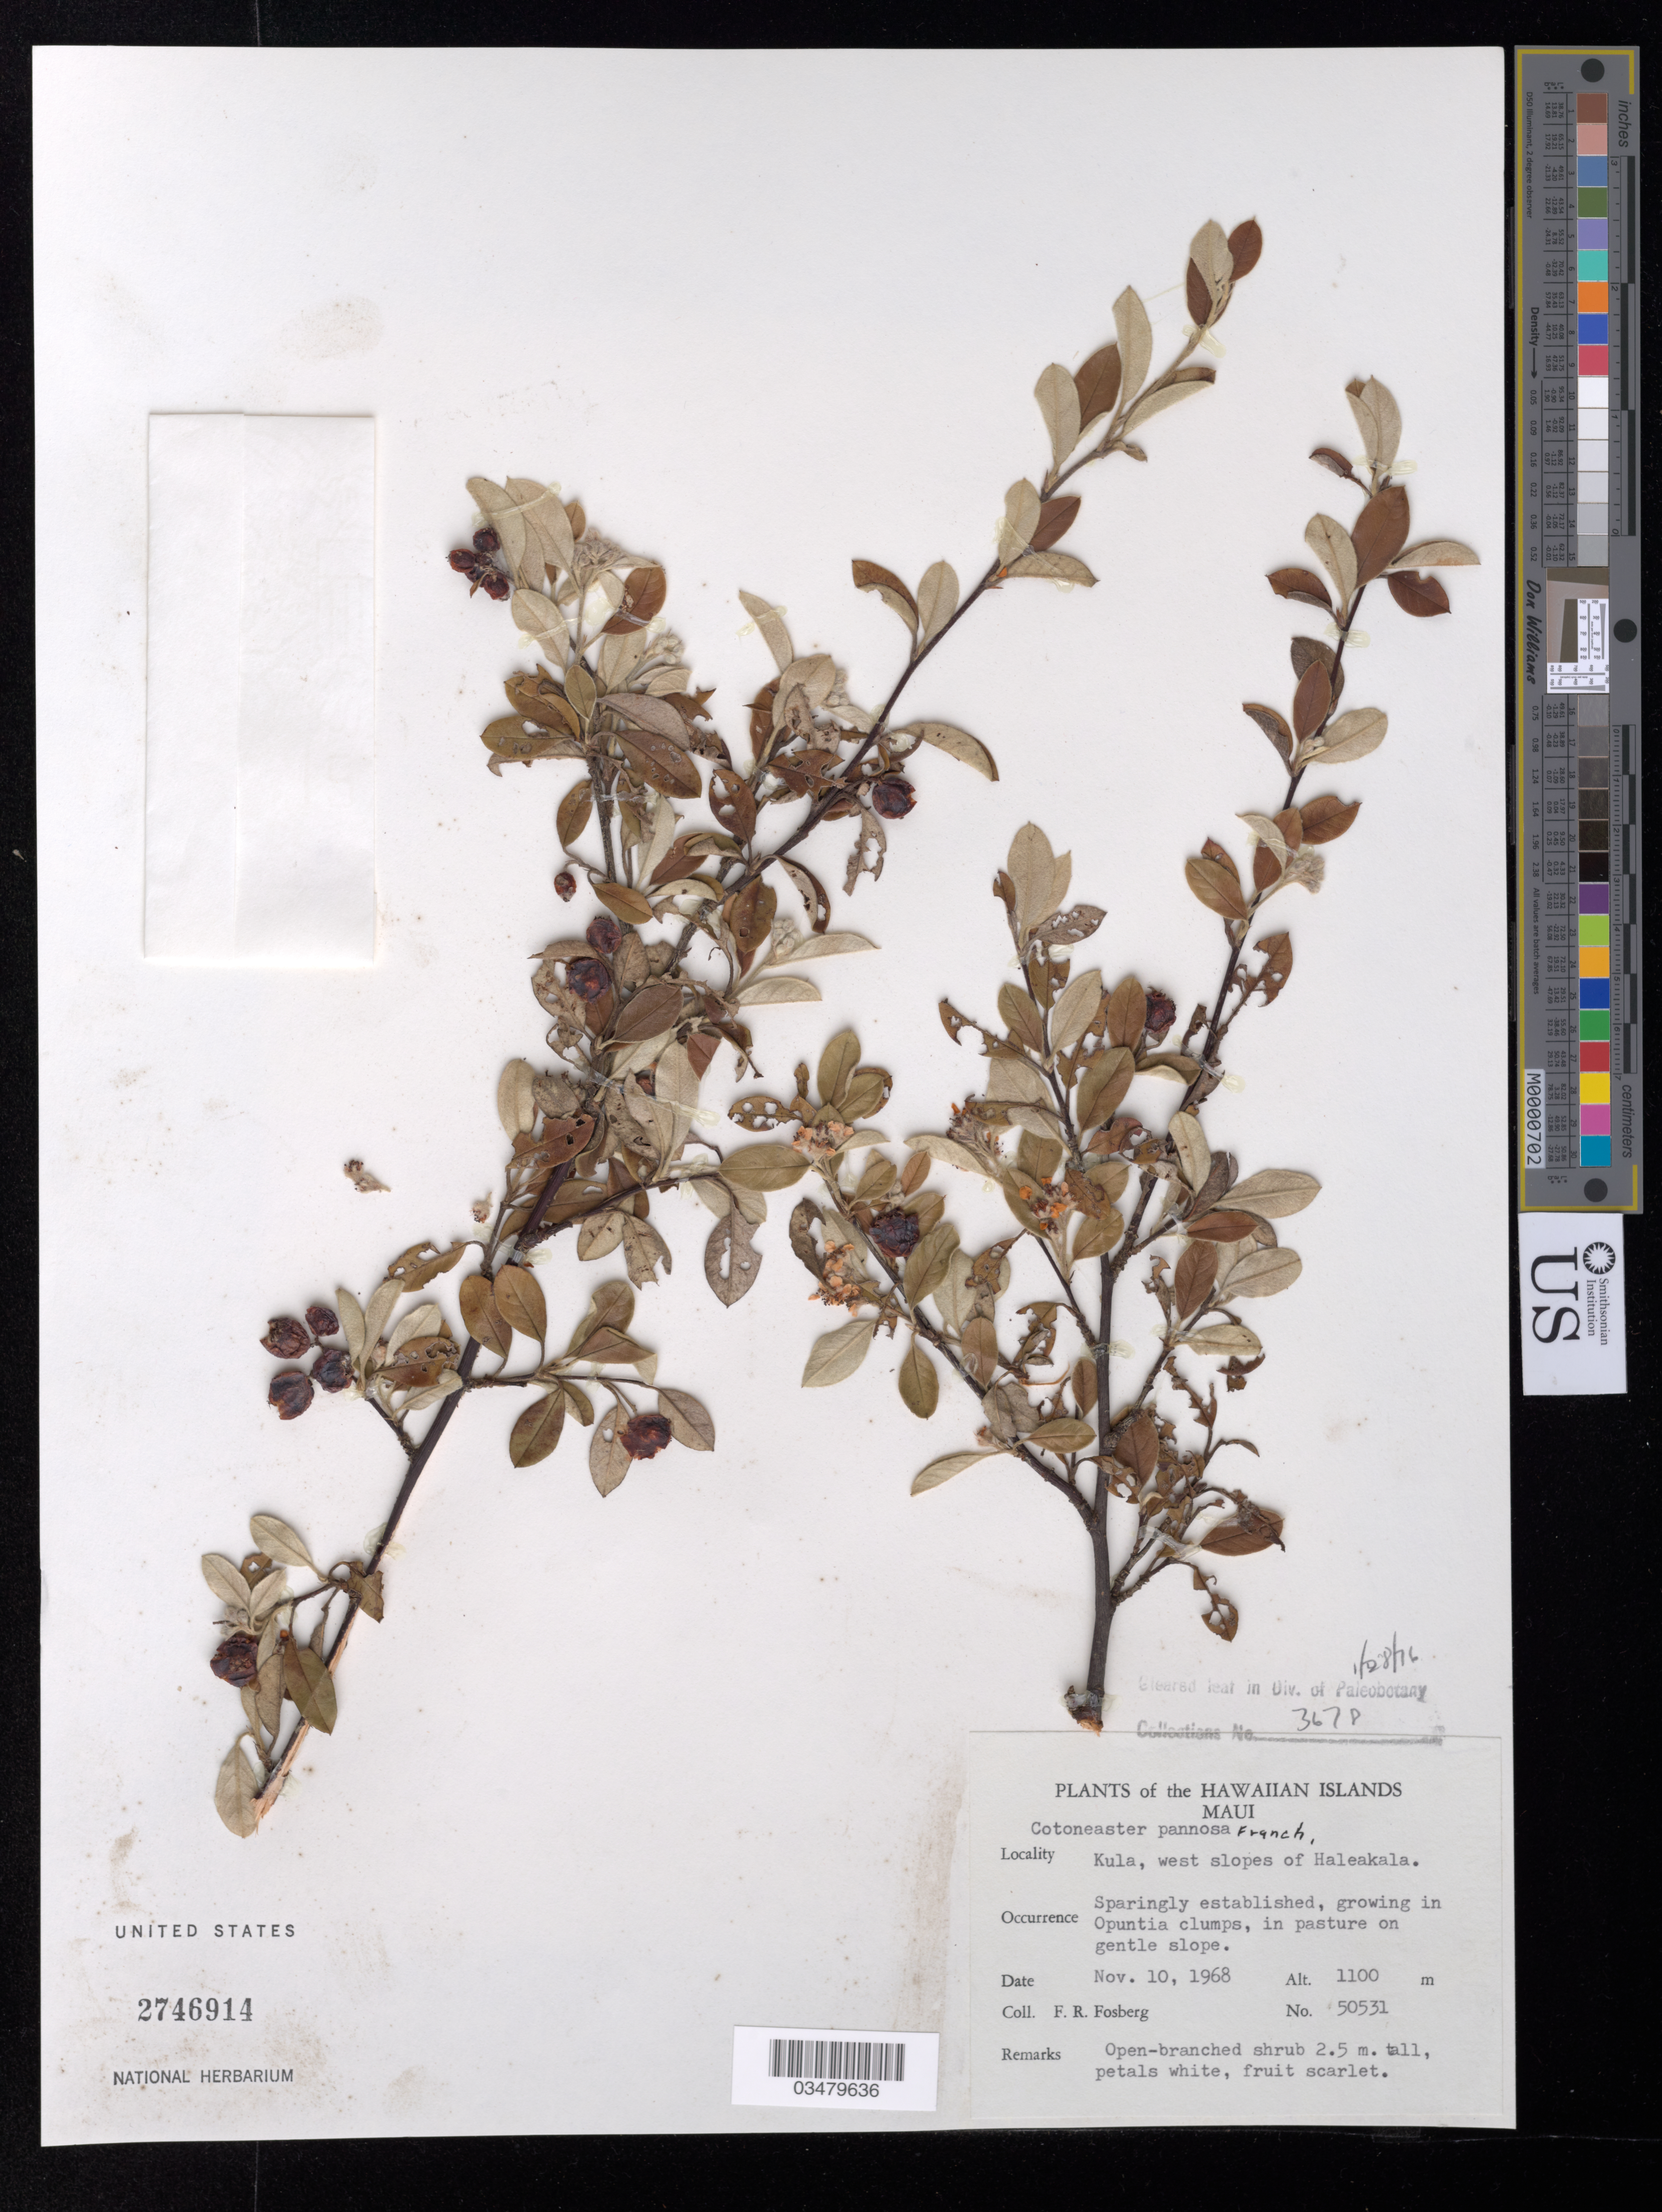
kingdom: Plantae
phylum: Tracheophyta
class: Magnoliopsida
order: Rosales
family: Rosaceae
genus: Cotoneaster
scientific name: Cotoneaster pannosa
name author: Franch.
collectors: F. R. Fosberg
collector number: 50531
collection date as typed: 10 Nov 1968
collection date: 1968-11-10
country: United States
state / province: Hawaii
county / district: Maui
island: Maui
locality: Kula, west slopes of Haleakala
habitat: Pasture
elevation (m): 1100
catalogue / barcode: US 2746914